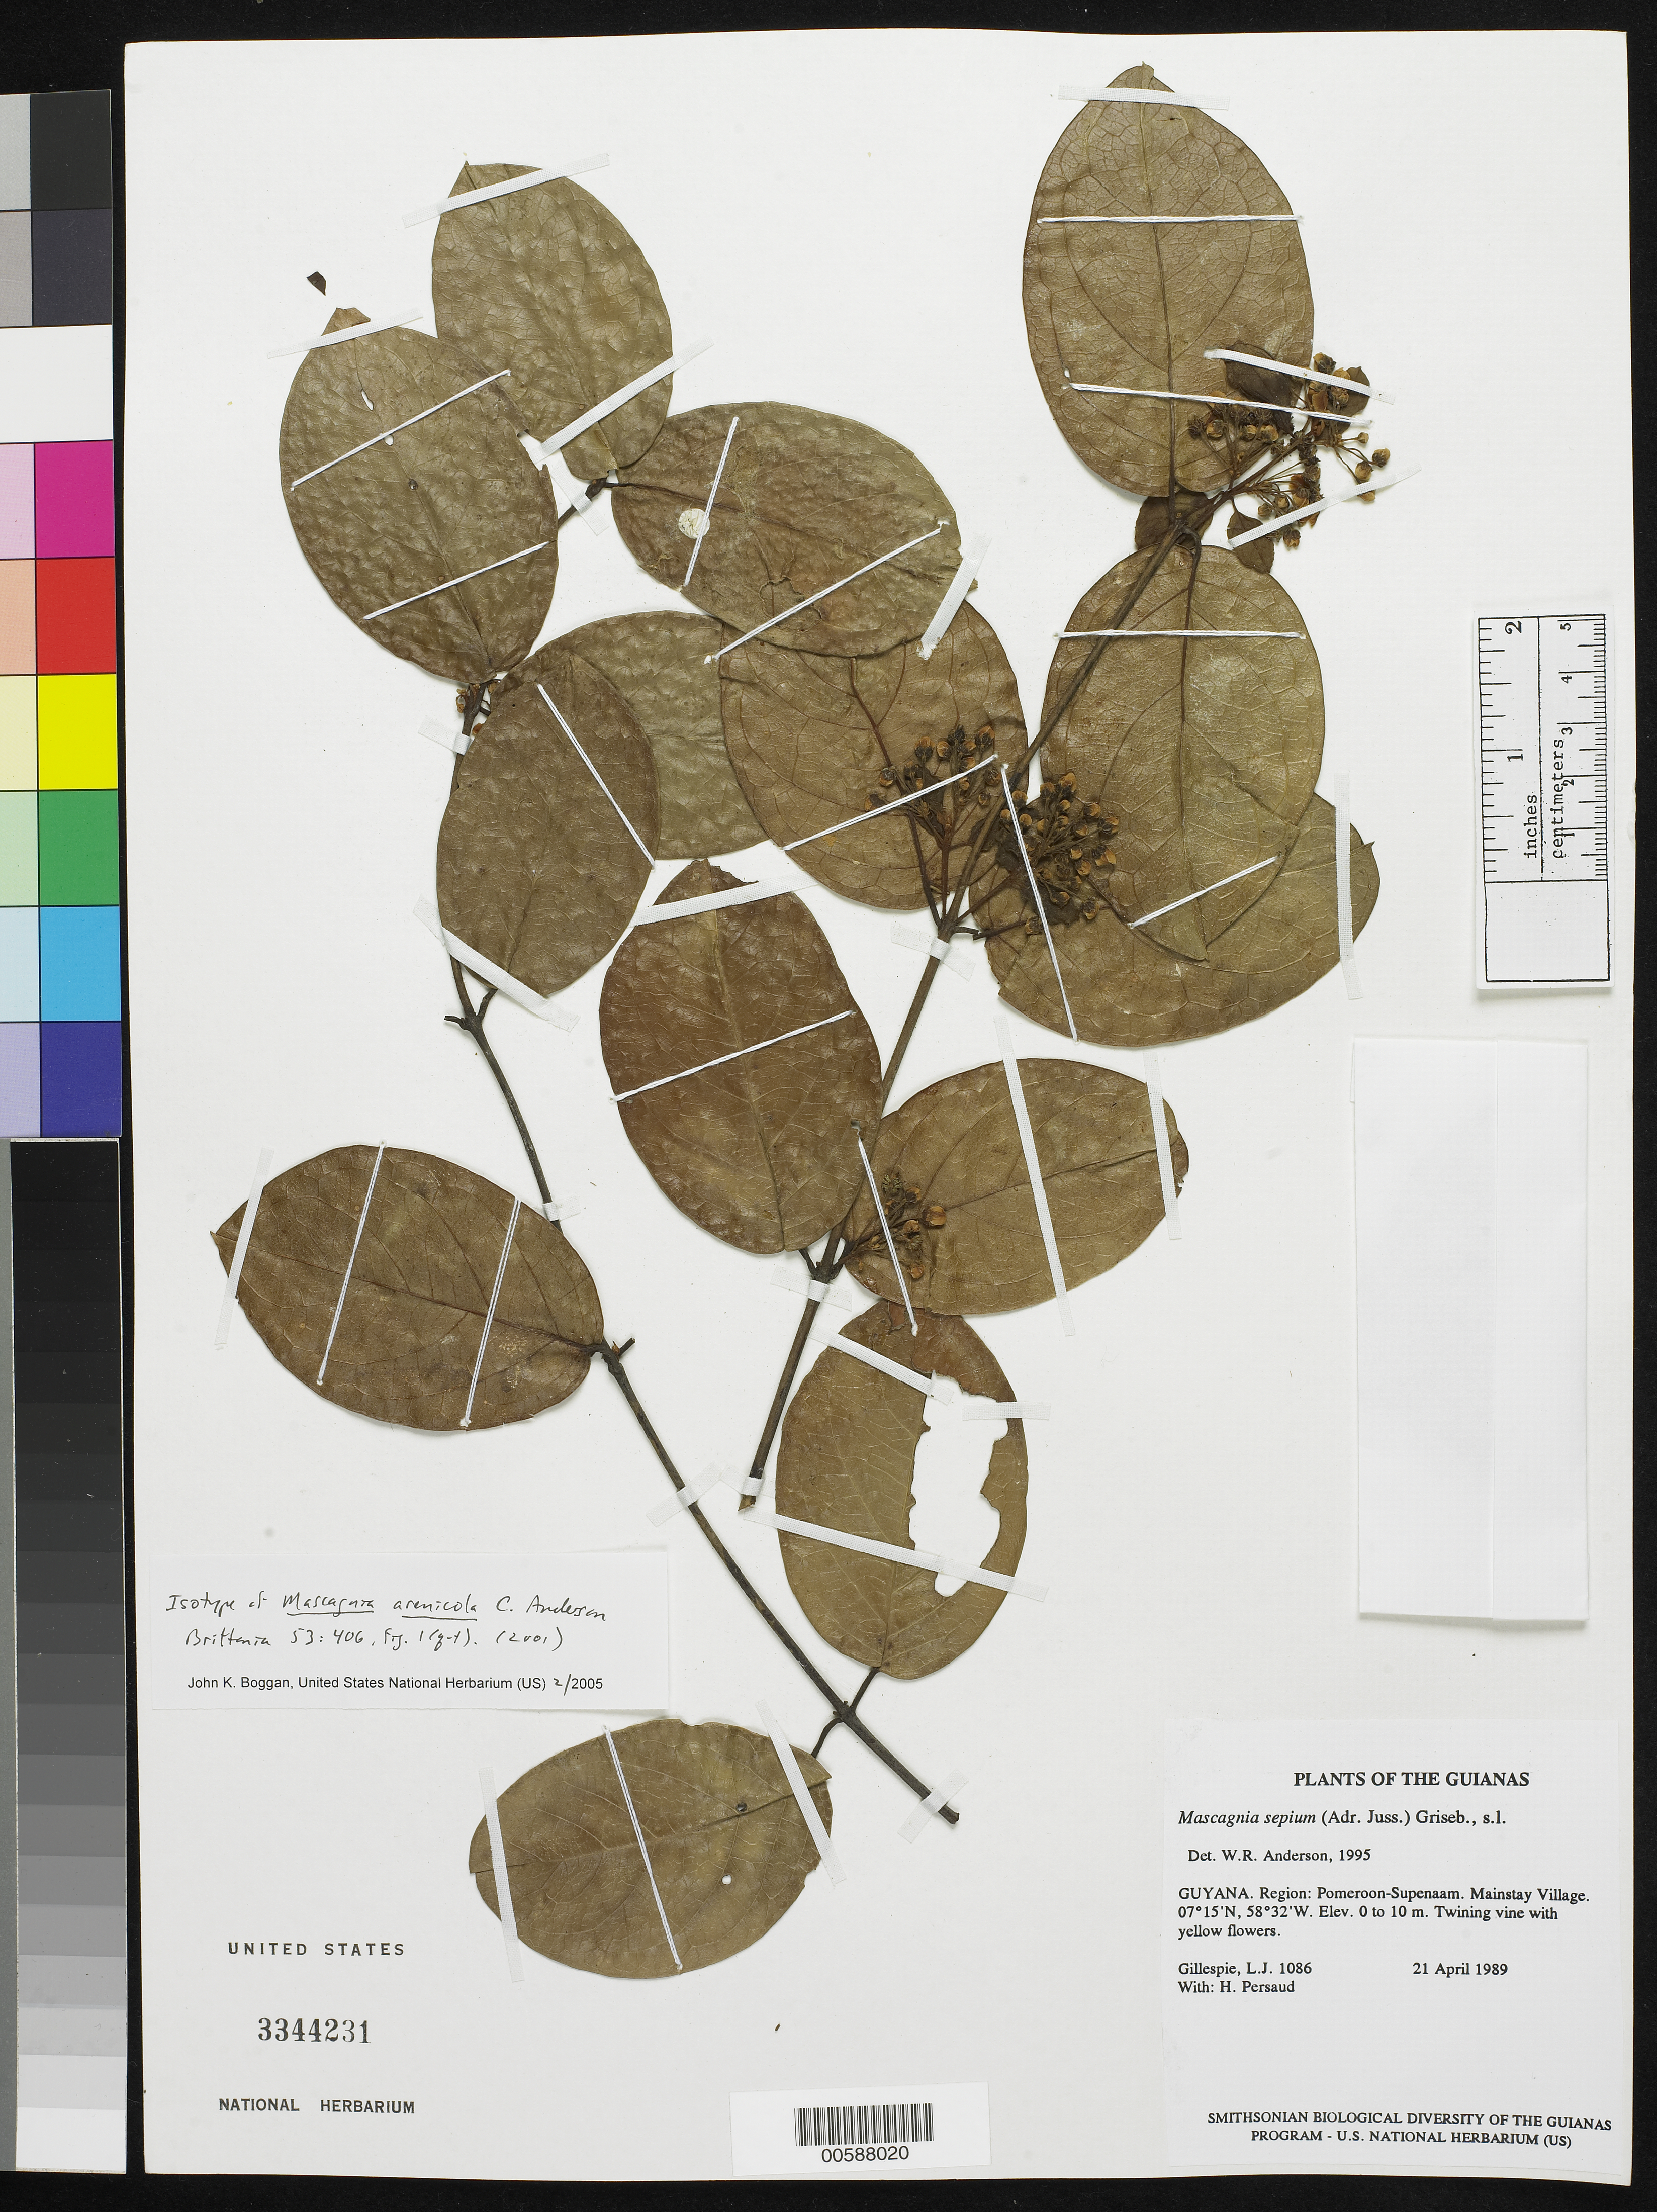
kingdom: Plantae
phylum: Tracheophyta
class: Magnoliopsida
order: Malpighiales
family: Malpighiaceae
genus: Mascagnia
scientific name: Mascagnia arenicola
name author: C.E. Anderson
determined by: Boggan, J. K., (US), NMNH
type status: Isotype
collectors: L. J. Gillespie & H. Persaud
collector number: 1086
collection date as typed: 21 Apr 1989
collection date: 1989-04-21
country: Guyana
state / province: Pomeroon-Supenaam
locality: Mainstay Village.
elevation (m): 0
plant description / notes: Holotype at MICH.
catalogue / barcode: US 3344231